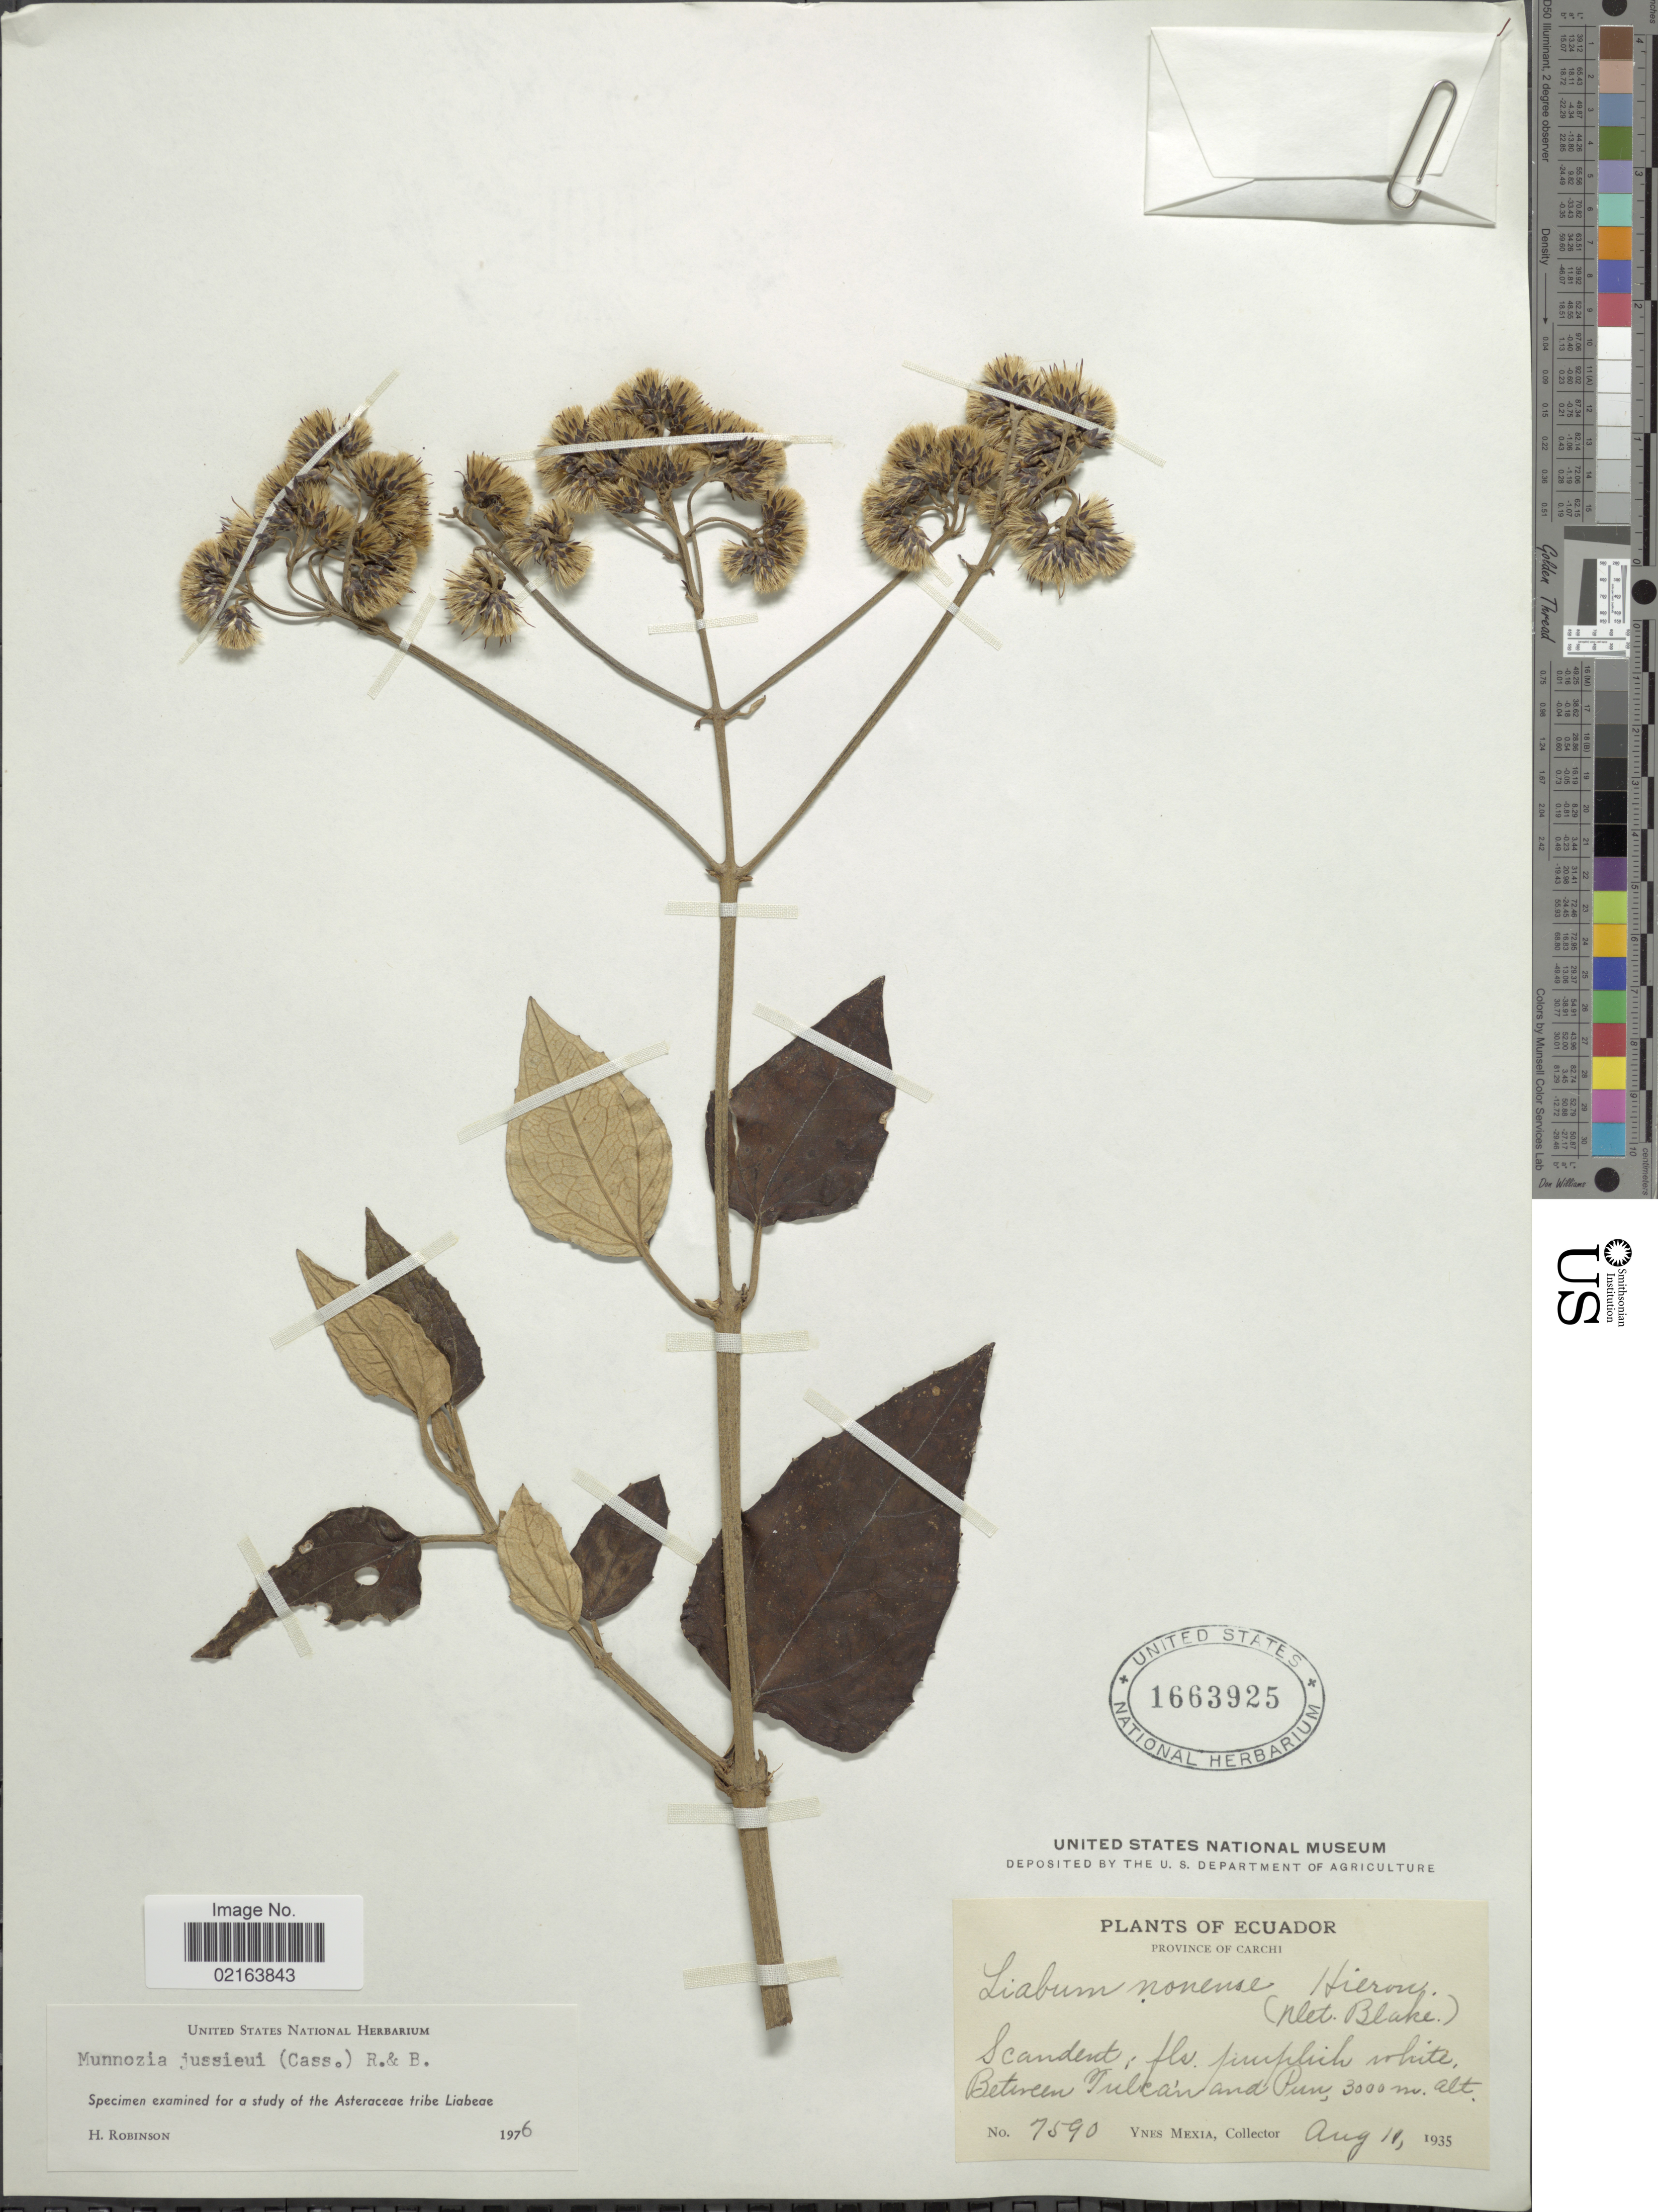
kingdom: Plantae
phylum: Tracheophyta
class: Magnoliopsida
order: Asterales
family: Asteraceae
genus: Munnozia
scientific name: Munnozia jussieui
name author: (Cass.) H. Rob. & Brettell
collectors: Y. Mexia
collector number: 7590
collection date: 1935-08-11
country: Ecuador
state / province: Carchi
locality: Province of Carchi, Between Tulcan and Pun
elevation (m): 3000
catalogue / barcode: US 1663925